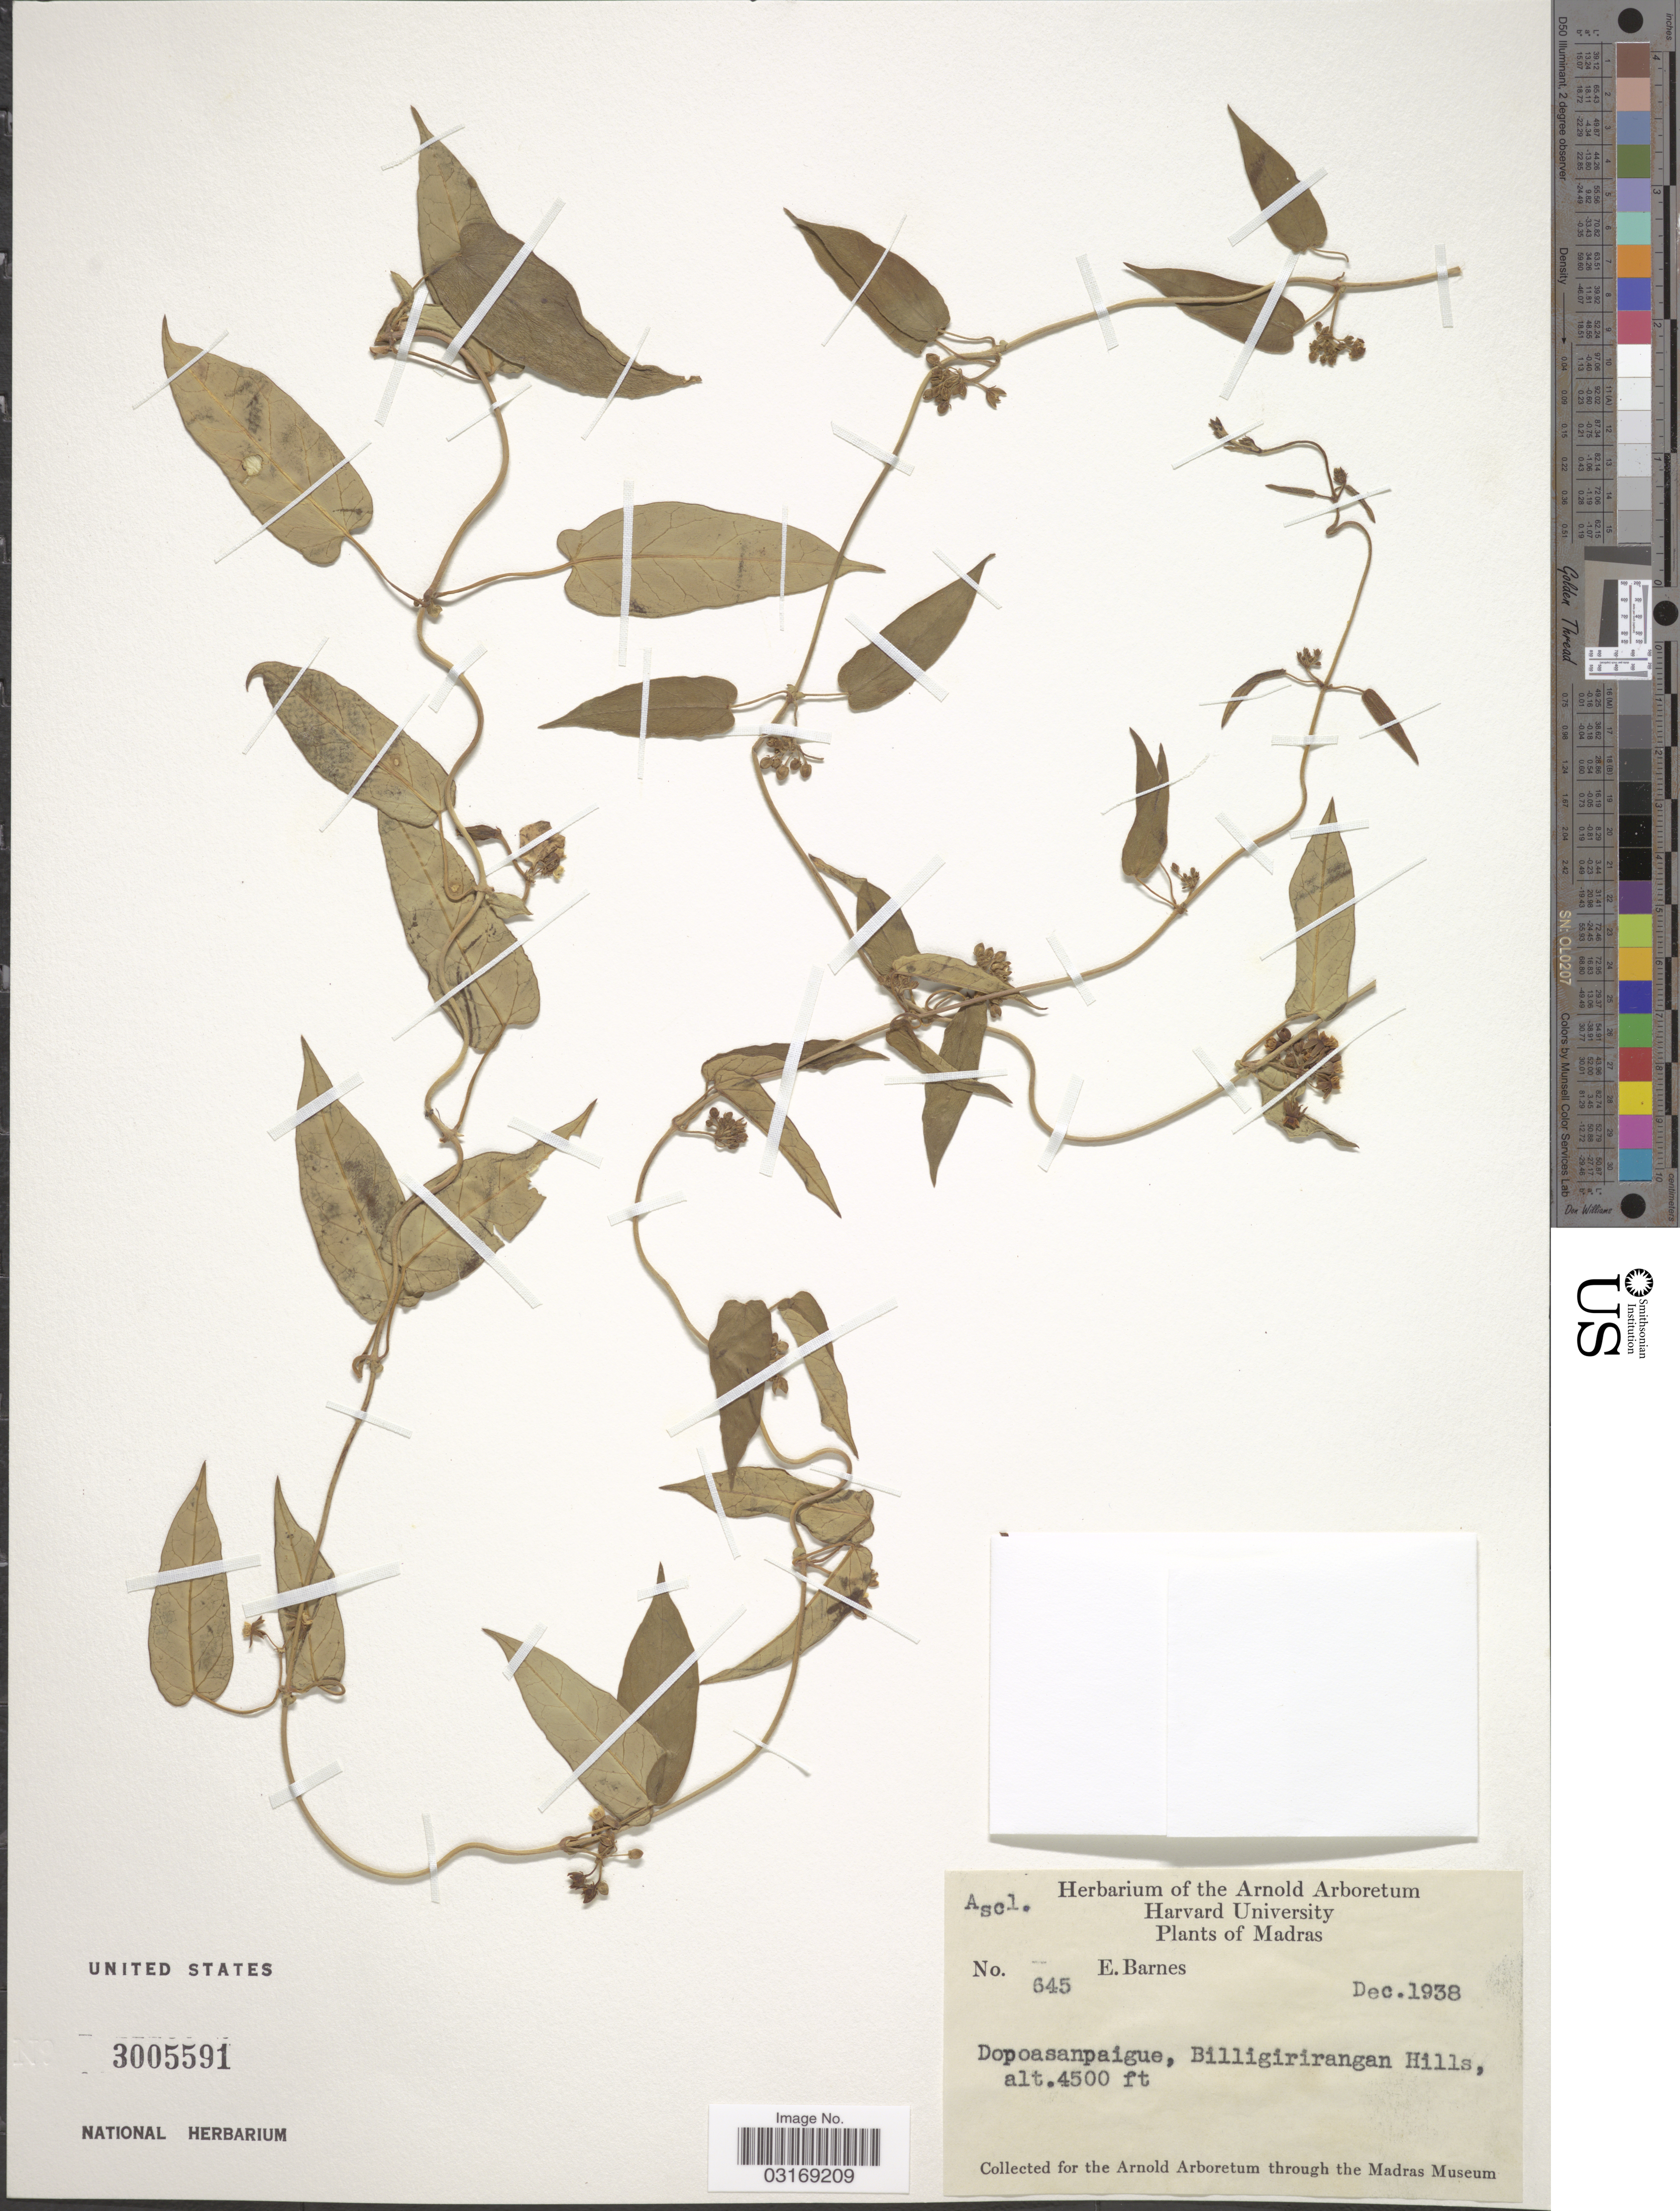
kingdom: Plantae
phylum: Tracheophyta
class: Magnoliopsida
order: Gentianales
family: Apocynaceae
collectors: E. Barnes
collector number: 645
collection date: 1938-12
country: India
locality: Madras. Dopoasanpaigue, Billigirirangan Hills.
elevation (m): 1372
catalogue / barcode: US 3005591